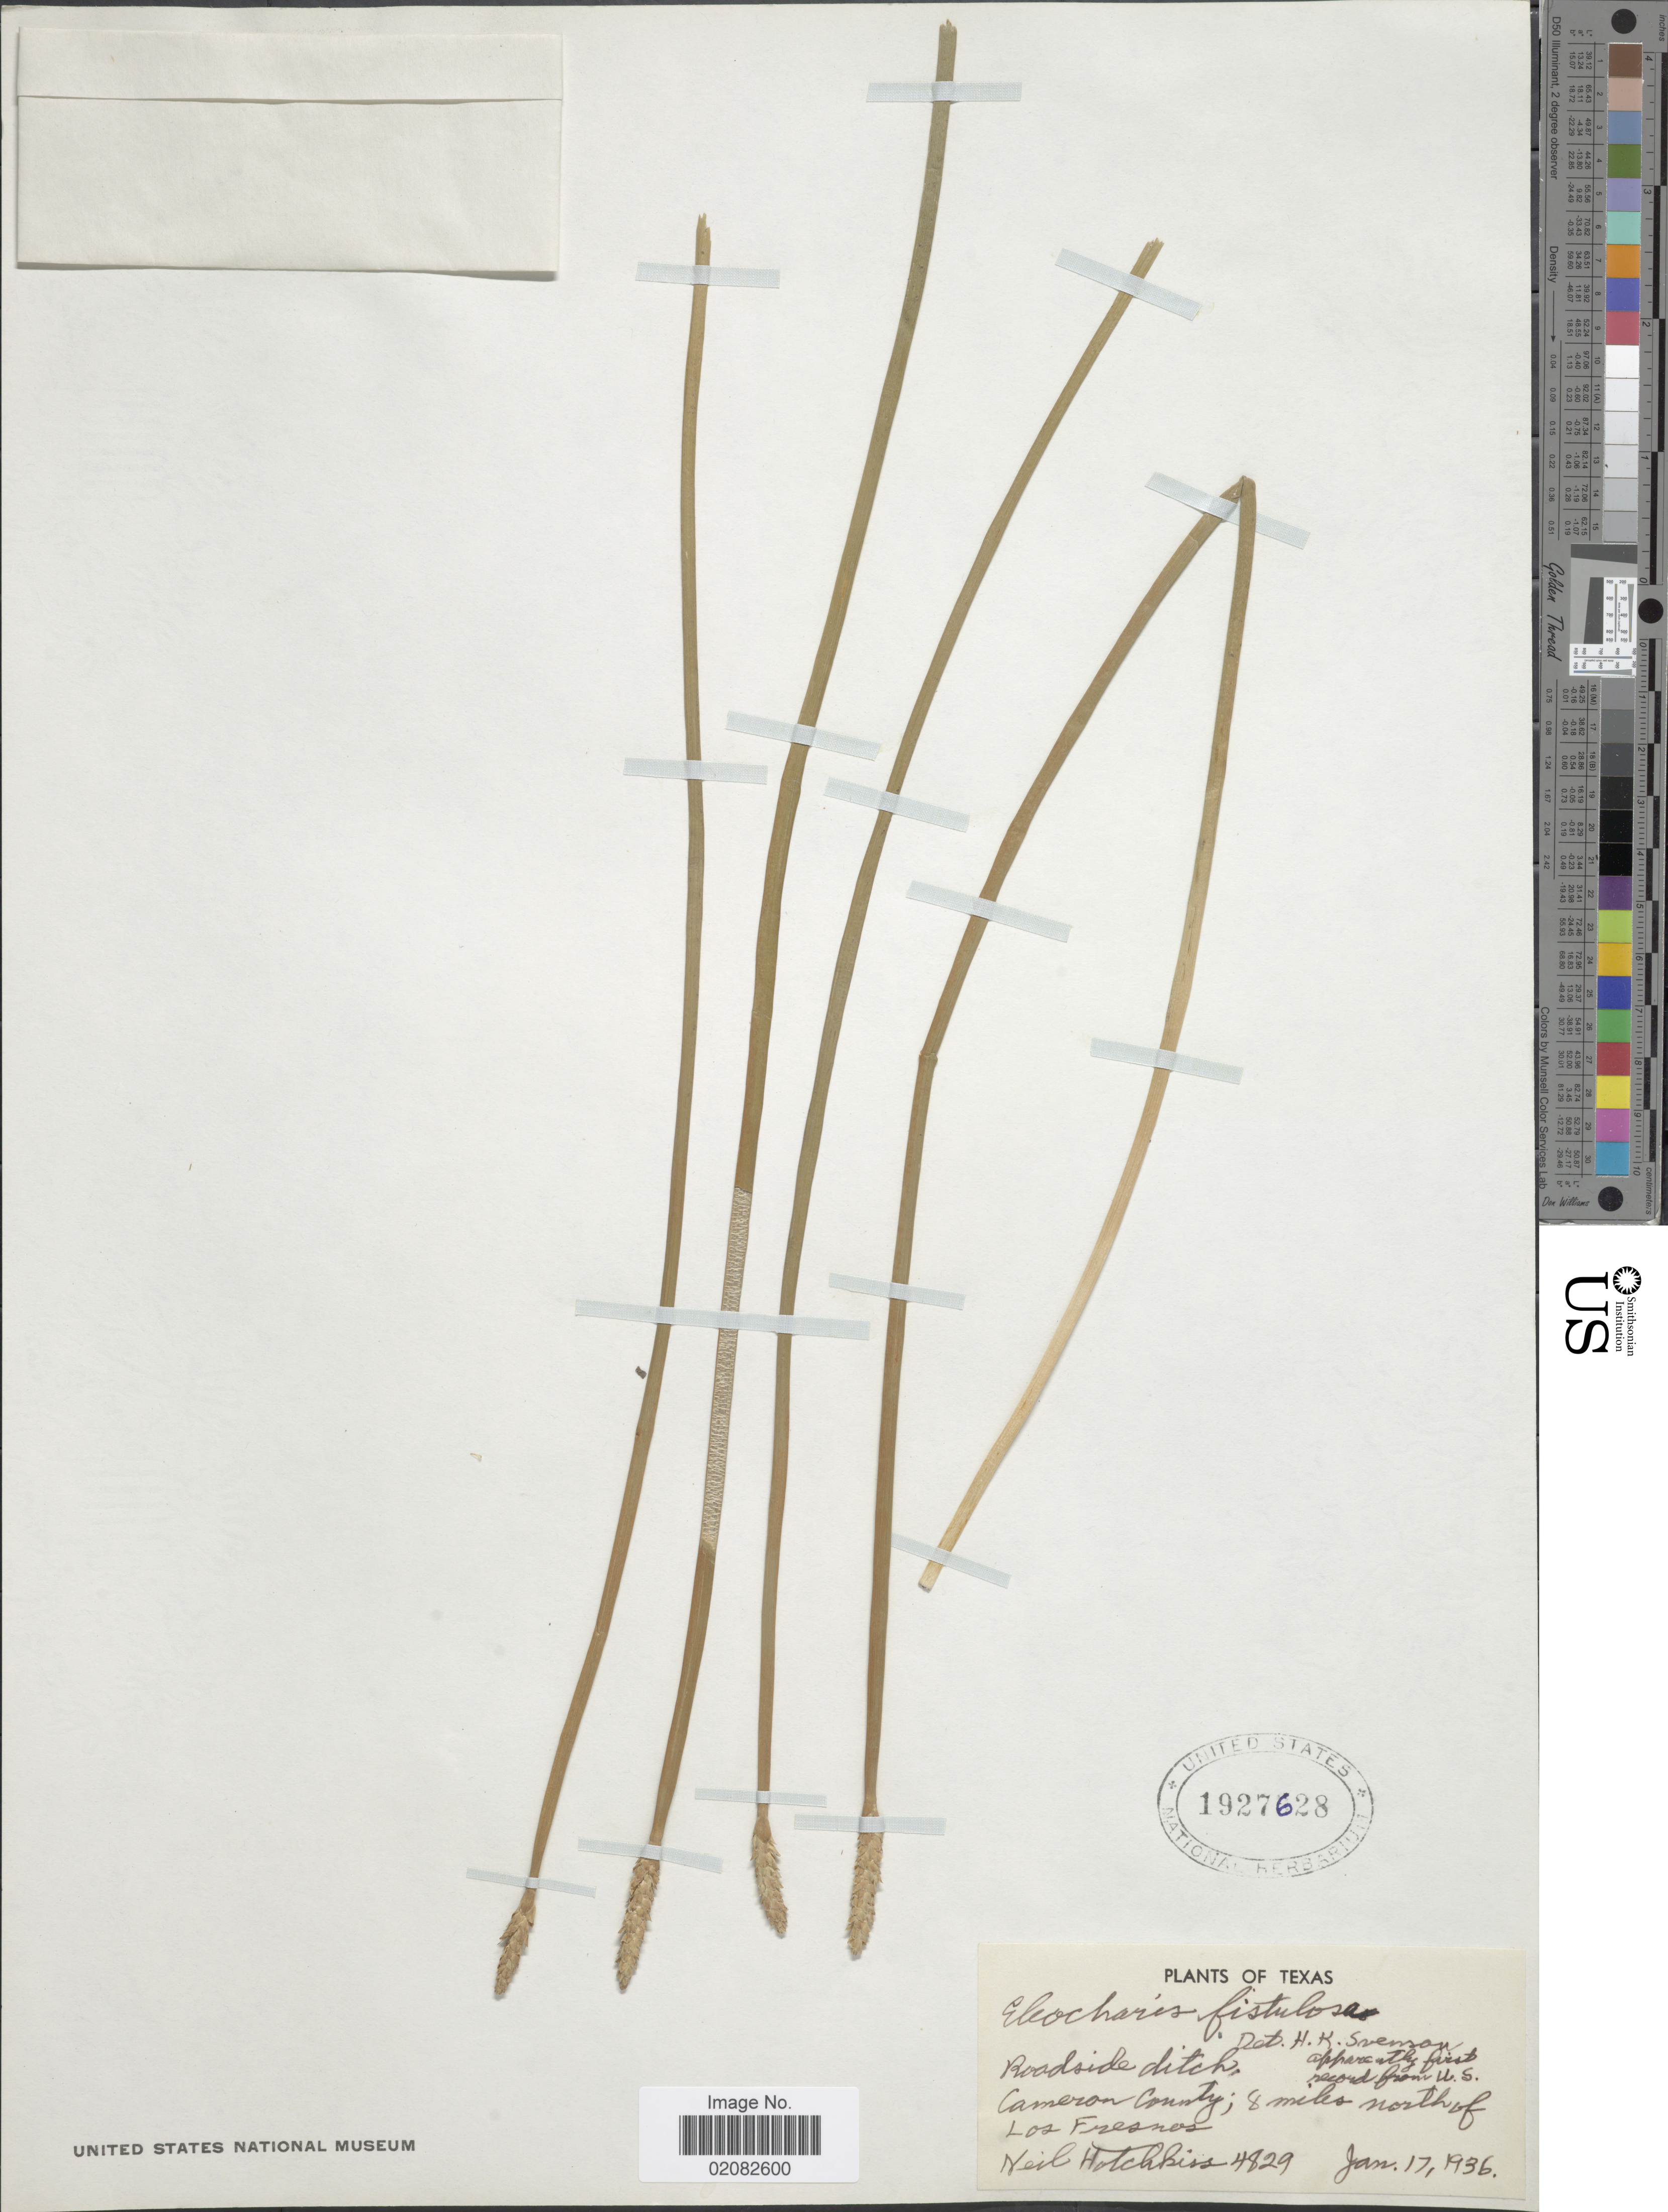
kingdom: Plantae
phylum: Tracheophyta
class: Liliopsida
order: Poales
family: Cyperaceae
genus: Eleocharis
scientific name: Eleocharis acutangula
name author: (Roxb.) Schult.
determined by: Strong, Mark T., (BOT), Smithsonian Institution - National Museum of Natural History (UNITED STATES)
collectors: N. Hotchkiss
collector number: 4829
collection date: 1936-01-17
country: United States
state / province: Texas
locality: Cameron County; 8 miles north of Los Fresnos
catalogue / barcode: US 1927628